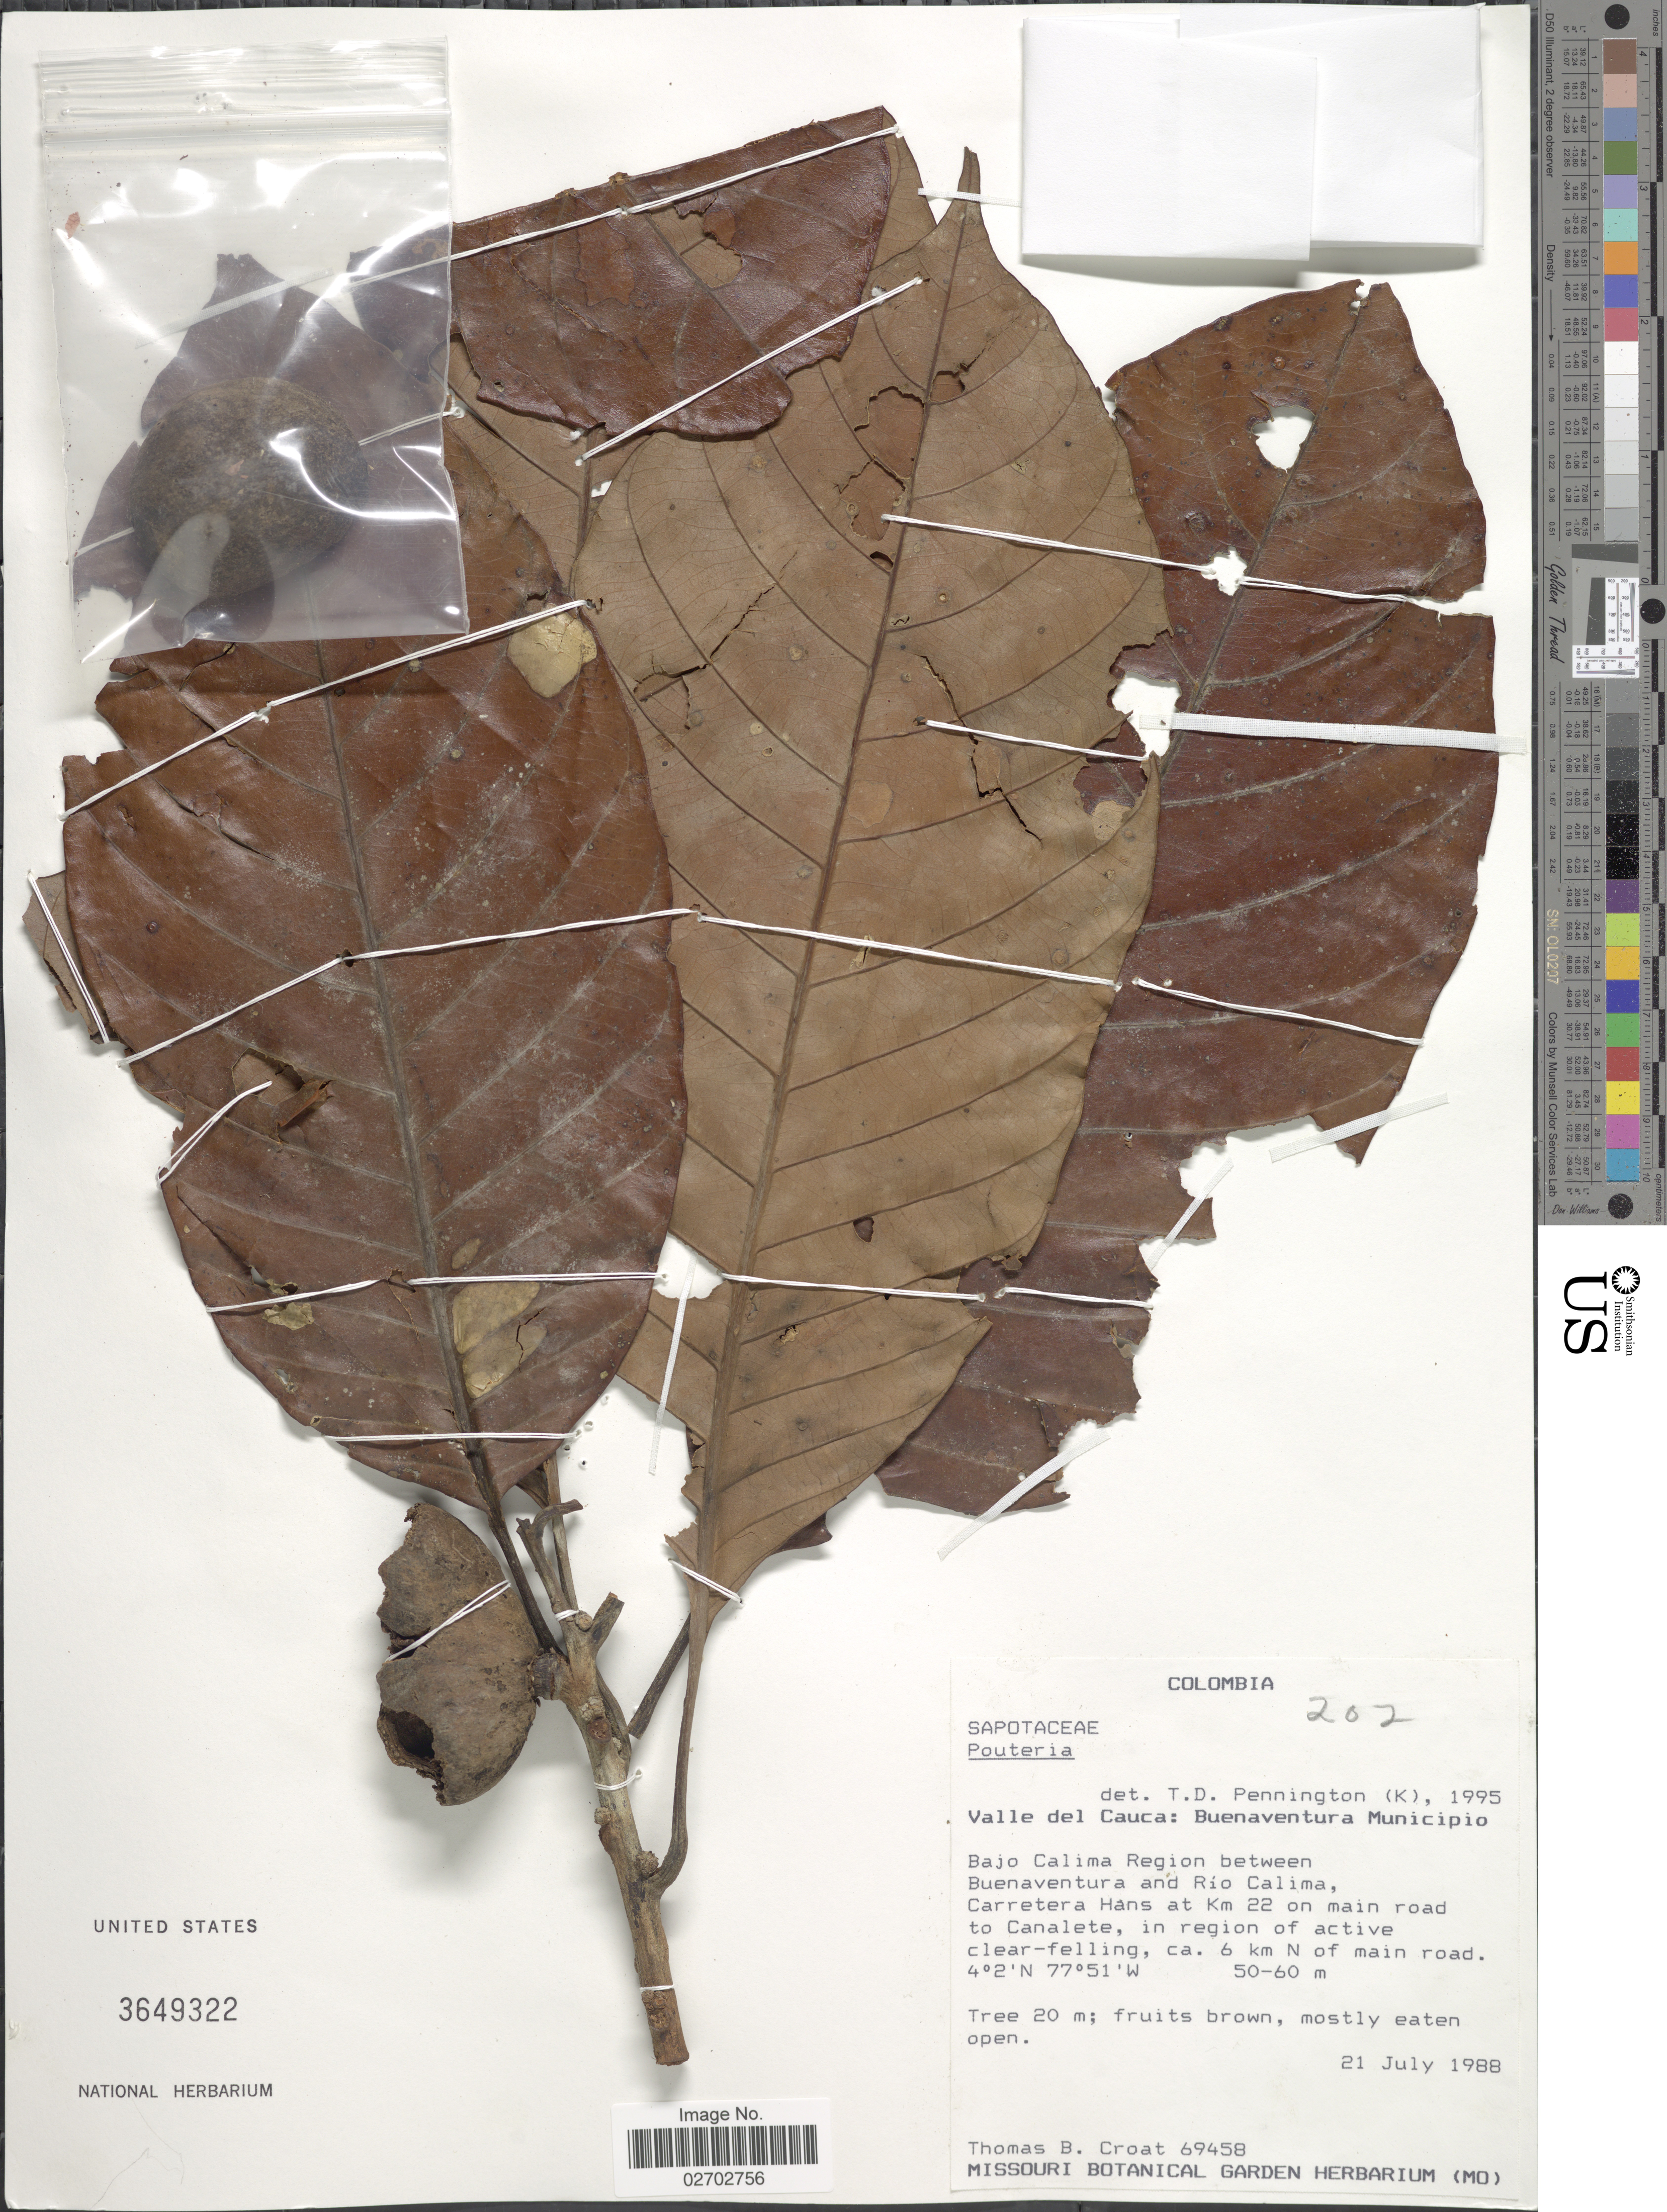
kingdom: Plantae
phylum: Tracheophyta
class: Magnoliopsida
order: Ericales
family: Sapotaceae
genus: Pouteria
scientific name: Pouteria sp.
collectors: T. B. Croat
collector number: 69458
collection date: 1988-07-21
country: Colombia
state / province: Valle del Cauca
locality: Buenaventura Municipio. Bajo Calima Region between Buenaventura and Rio Calima, Carretera Hans at Km 22 on main road to Canalete, in region of active clear-felling, ca. 6 km N of main road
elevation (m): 50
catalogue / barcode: US 3649322